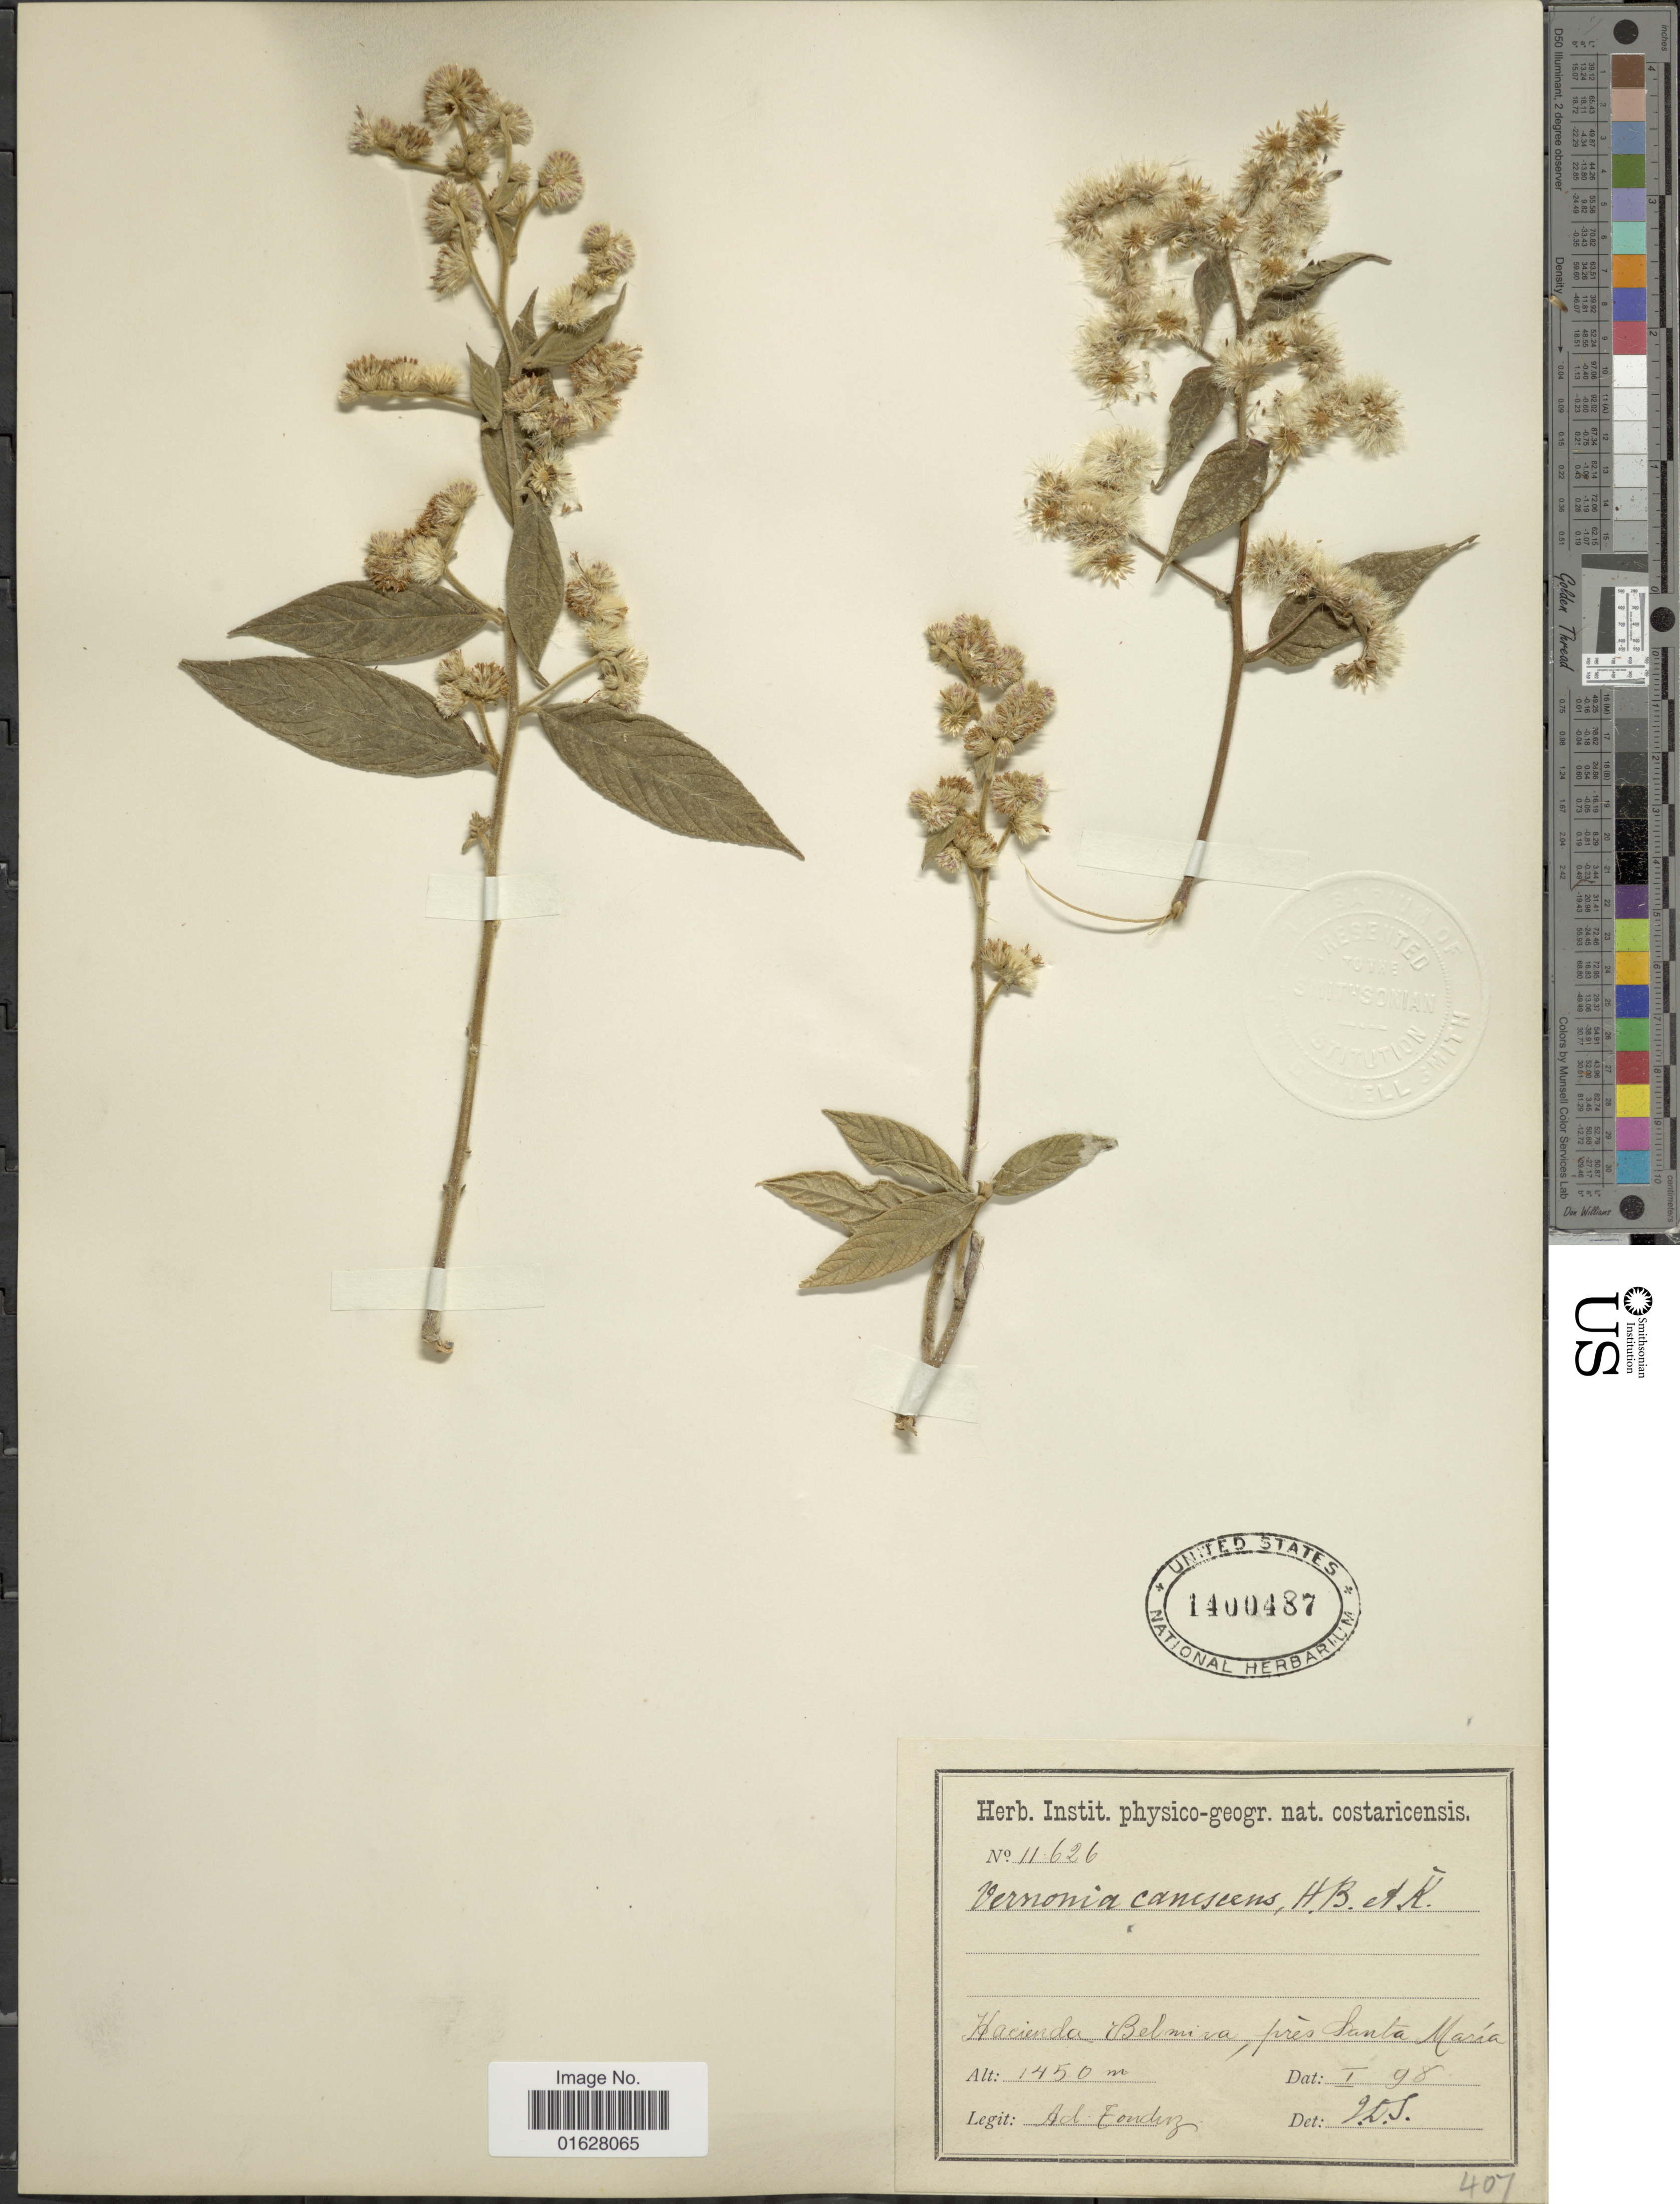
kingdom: Plantae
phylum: Tracheophyta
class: Magnoliopsida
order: Asterales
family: Asteraceae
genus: Lepidaploa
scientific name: Lepidaploa canescens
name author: (Kunth) H. Rob.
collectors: A. Tonduz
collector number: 11626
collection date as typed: Transcribed d/m/y: /1/98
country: Costa Rica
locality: Costaricensis. Hacienda Belmira, près Santa Maria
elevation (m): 1450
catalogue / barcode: US 1400487